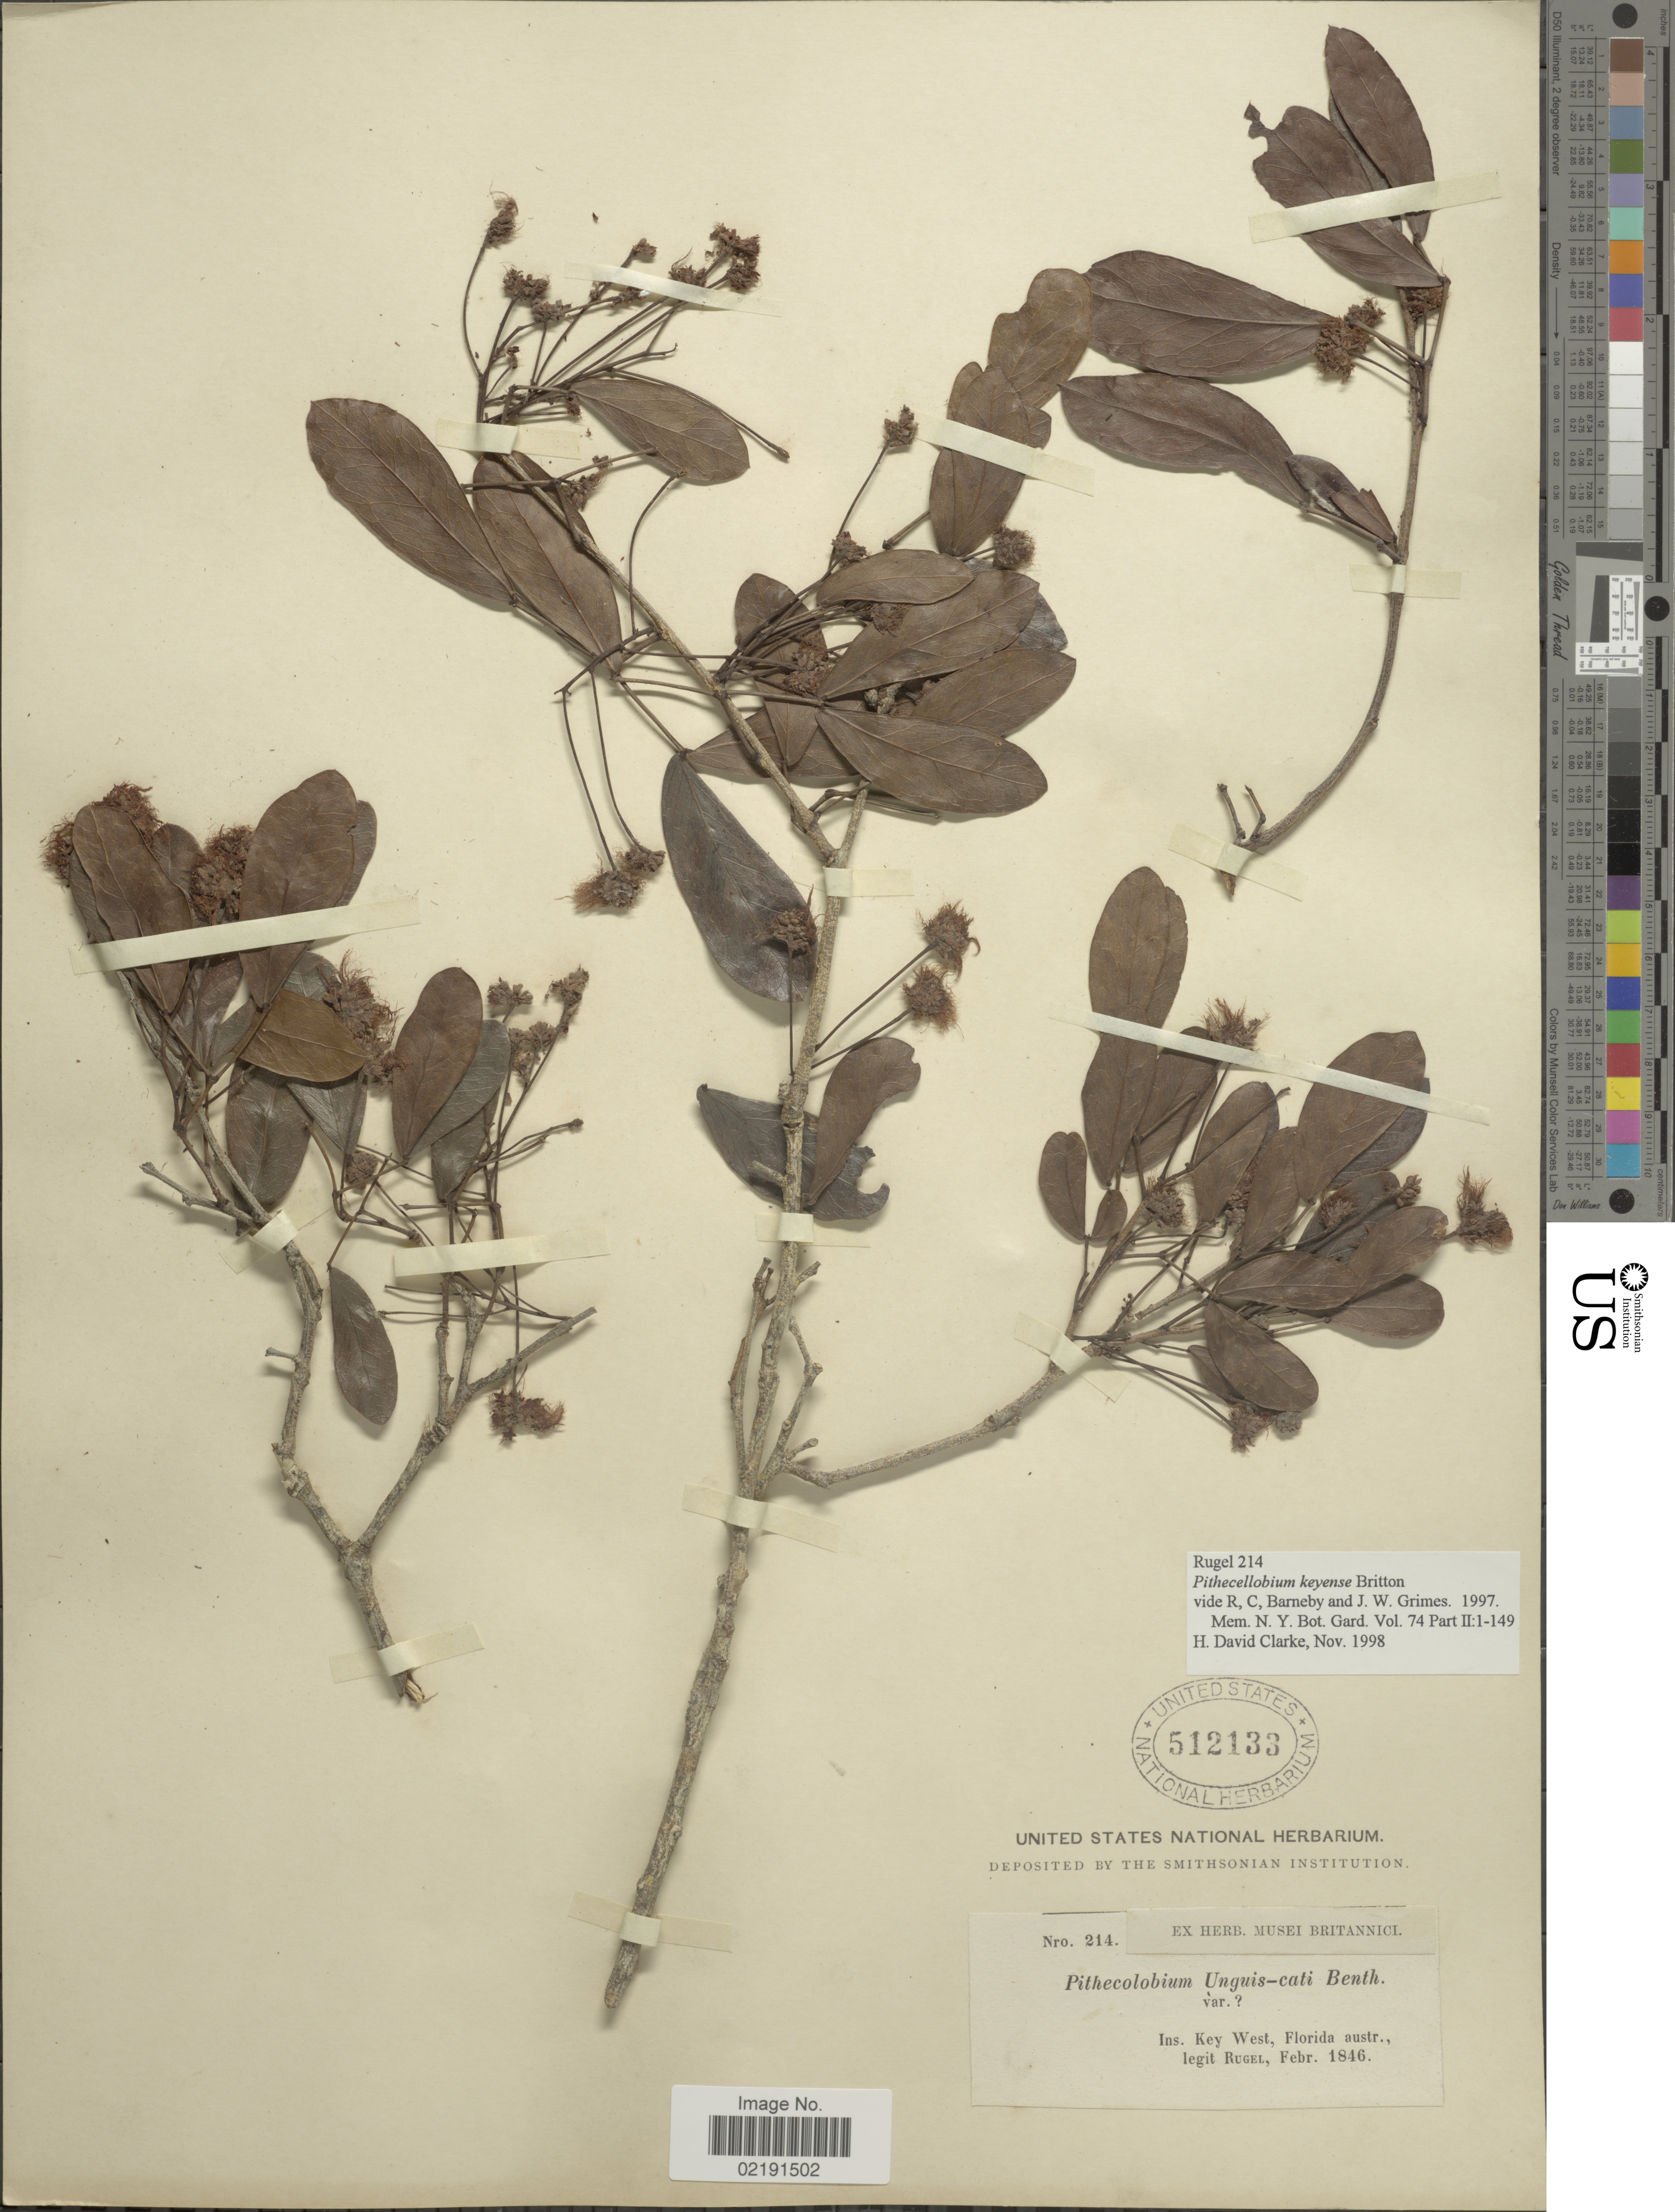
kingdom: Plantae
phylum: Tracheophyta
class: Magnoliopsida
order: Fabales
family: Fabaceae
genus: Pithecellobium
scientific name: Pithecellobium keyense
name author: Britton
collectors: Rugel, --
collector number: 214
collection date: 1846-02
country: United States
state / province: Florida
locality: Ins. Key West, Florida austr.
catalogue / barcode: US 512133